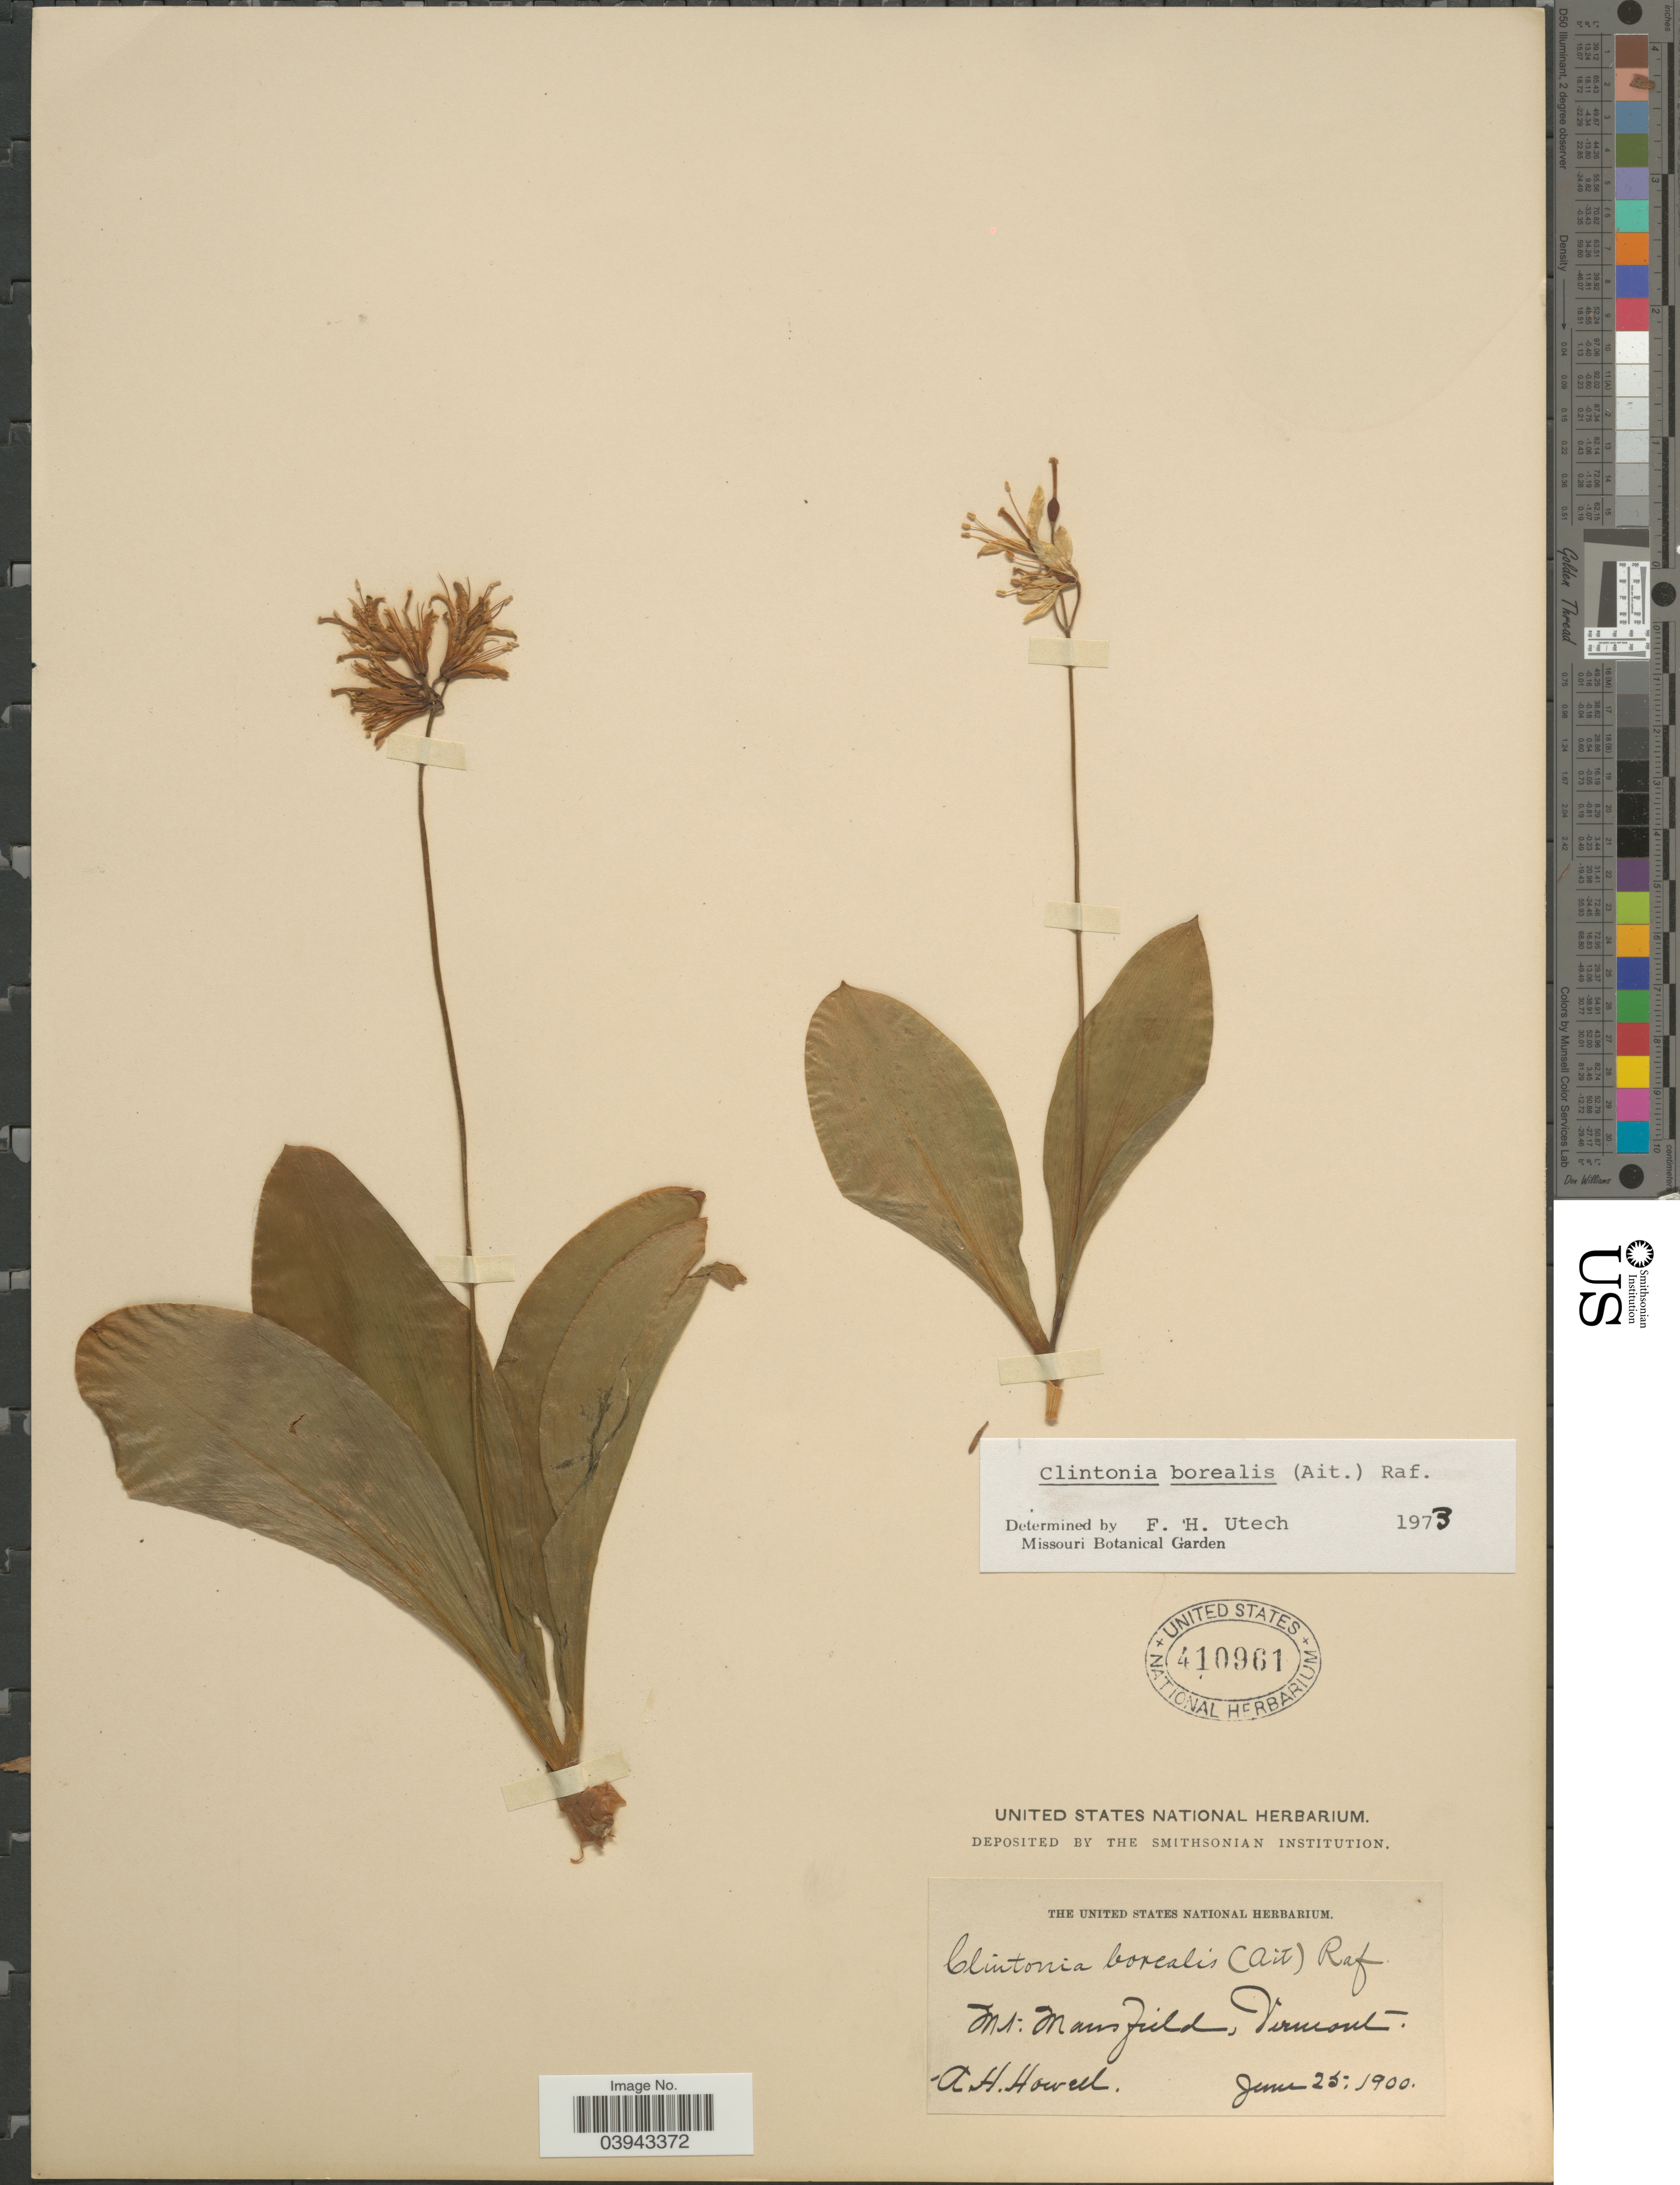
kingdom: Plantae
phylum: Tracheophyta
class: Liliopsida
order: Liliales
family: Liliaceae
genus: Clintonia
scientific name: Clintonia borealis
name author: (Aiton) Raf.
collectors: A. Howell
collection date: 1900-06-25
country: United States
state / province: Vermont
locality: Mt. Mansfield.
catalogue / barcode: US 410961